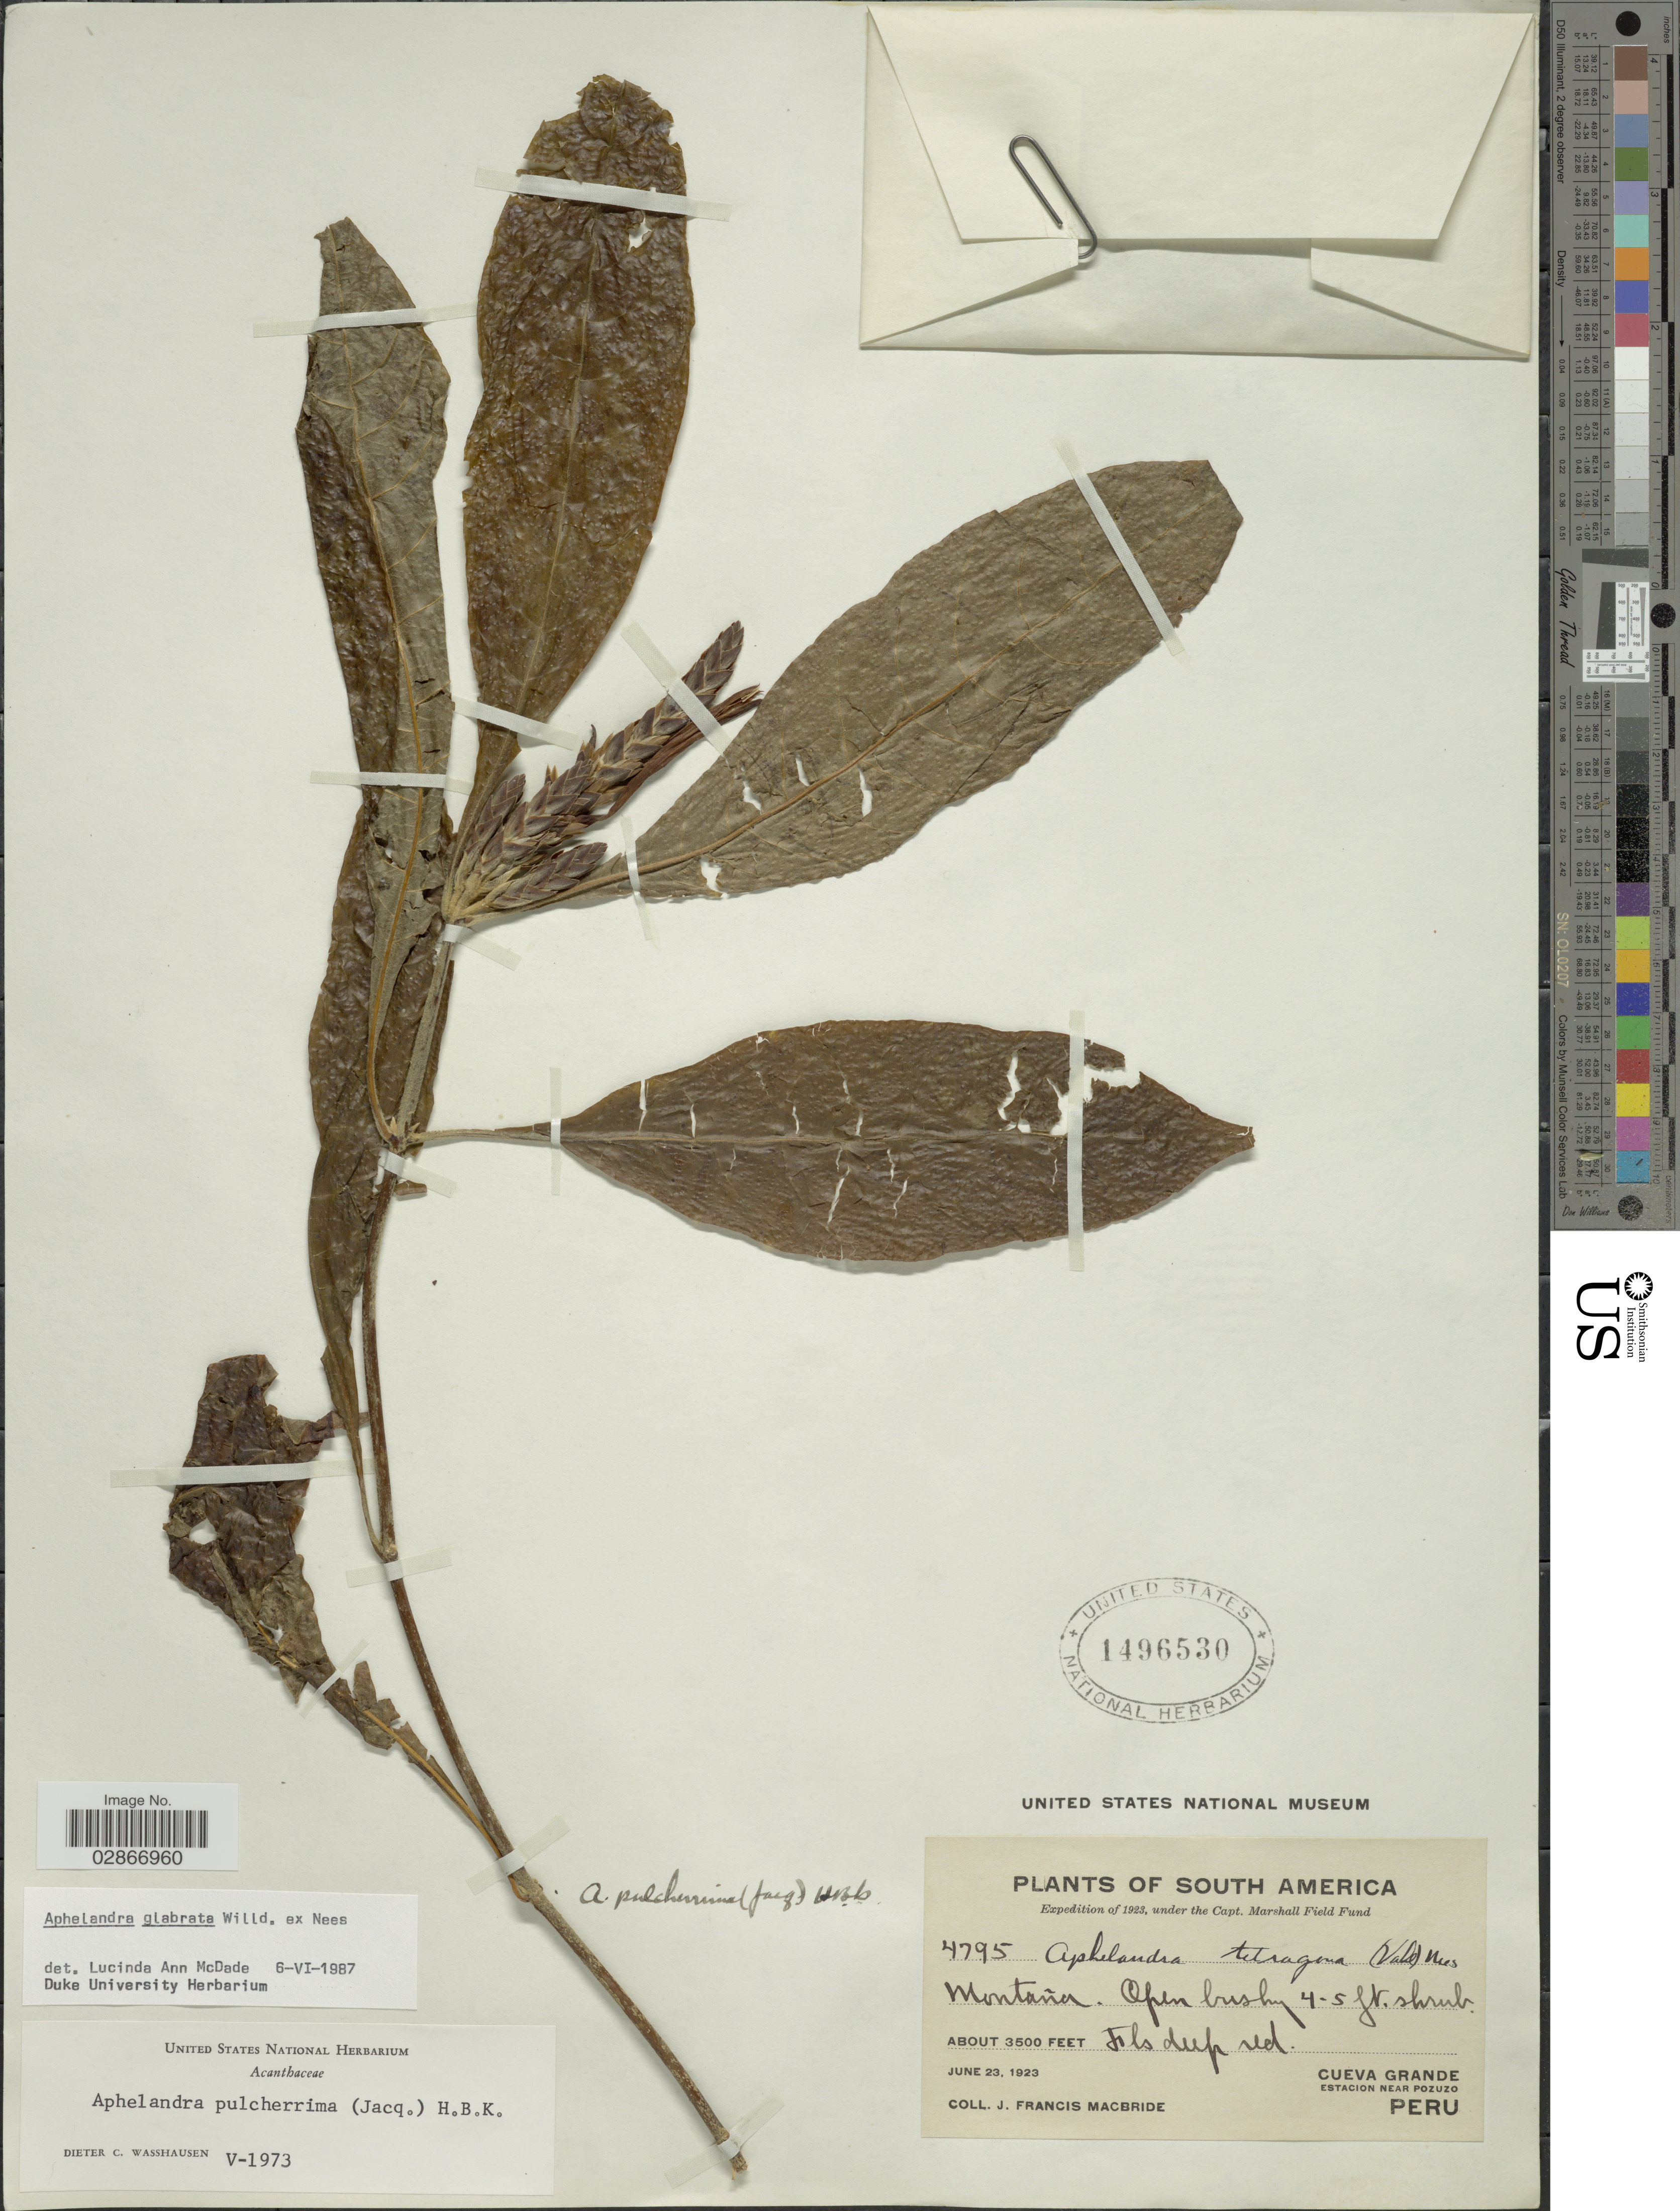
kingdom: Plantae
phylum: Tracheophyta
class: Magnoliopsida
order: Lamiales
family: Acanthaceae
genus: Aphelandra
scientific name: Aphelandra glabrata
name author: Willd. ex Nees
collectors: J. F. Macbride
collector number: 4795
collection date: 1923-06-23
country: Peru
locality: Cueva Grande. Estacion near Pozuzo.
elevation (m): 1067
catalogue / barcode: US 1496530